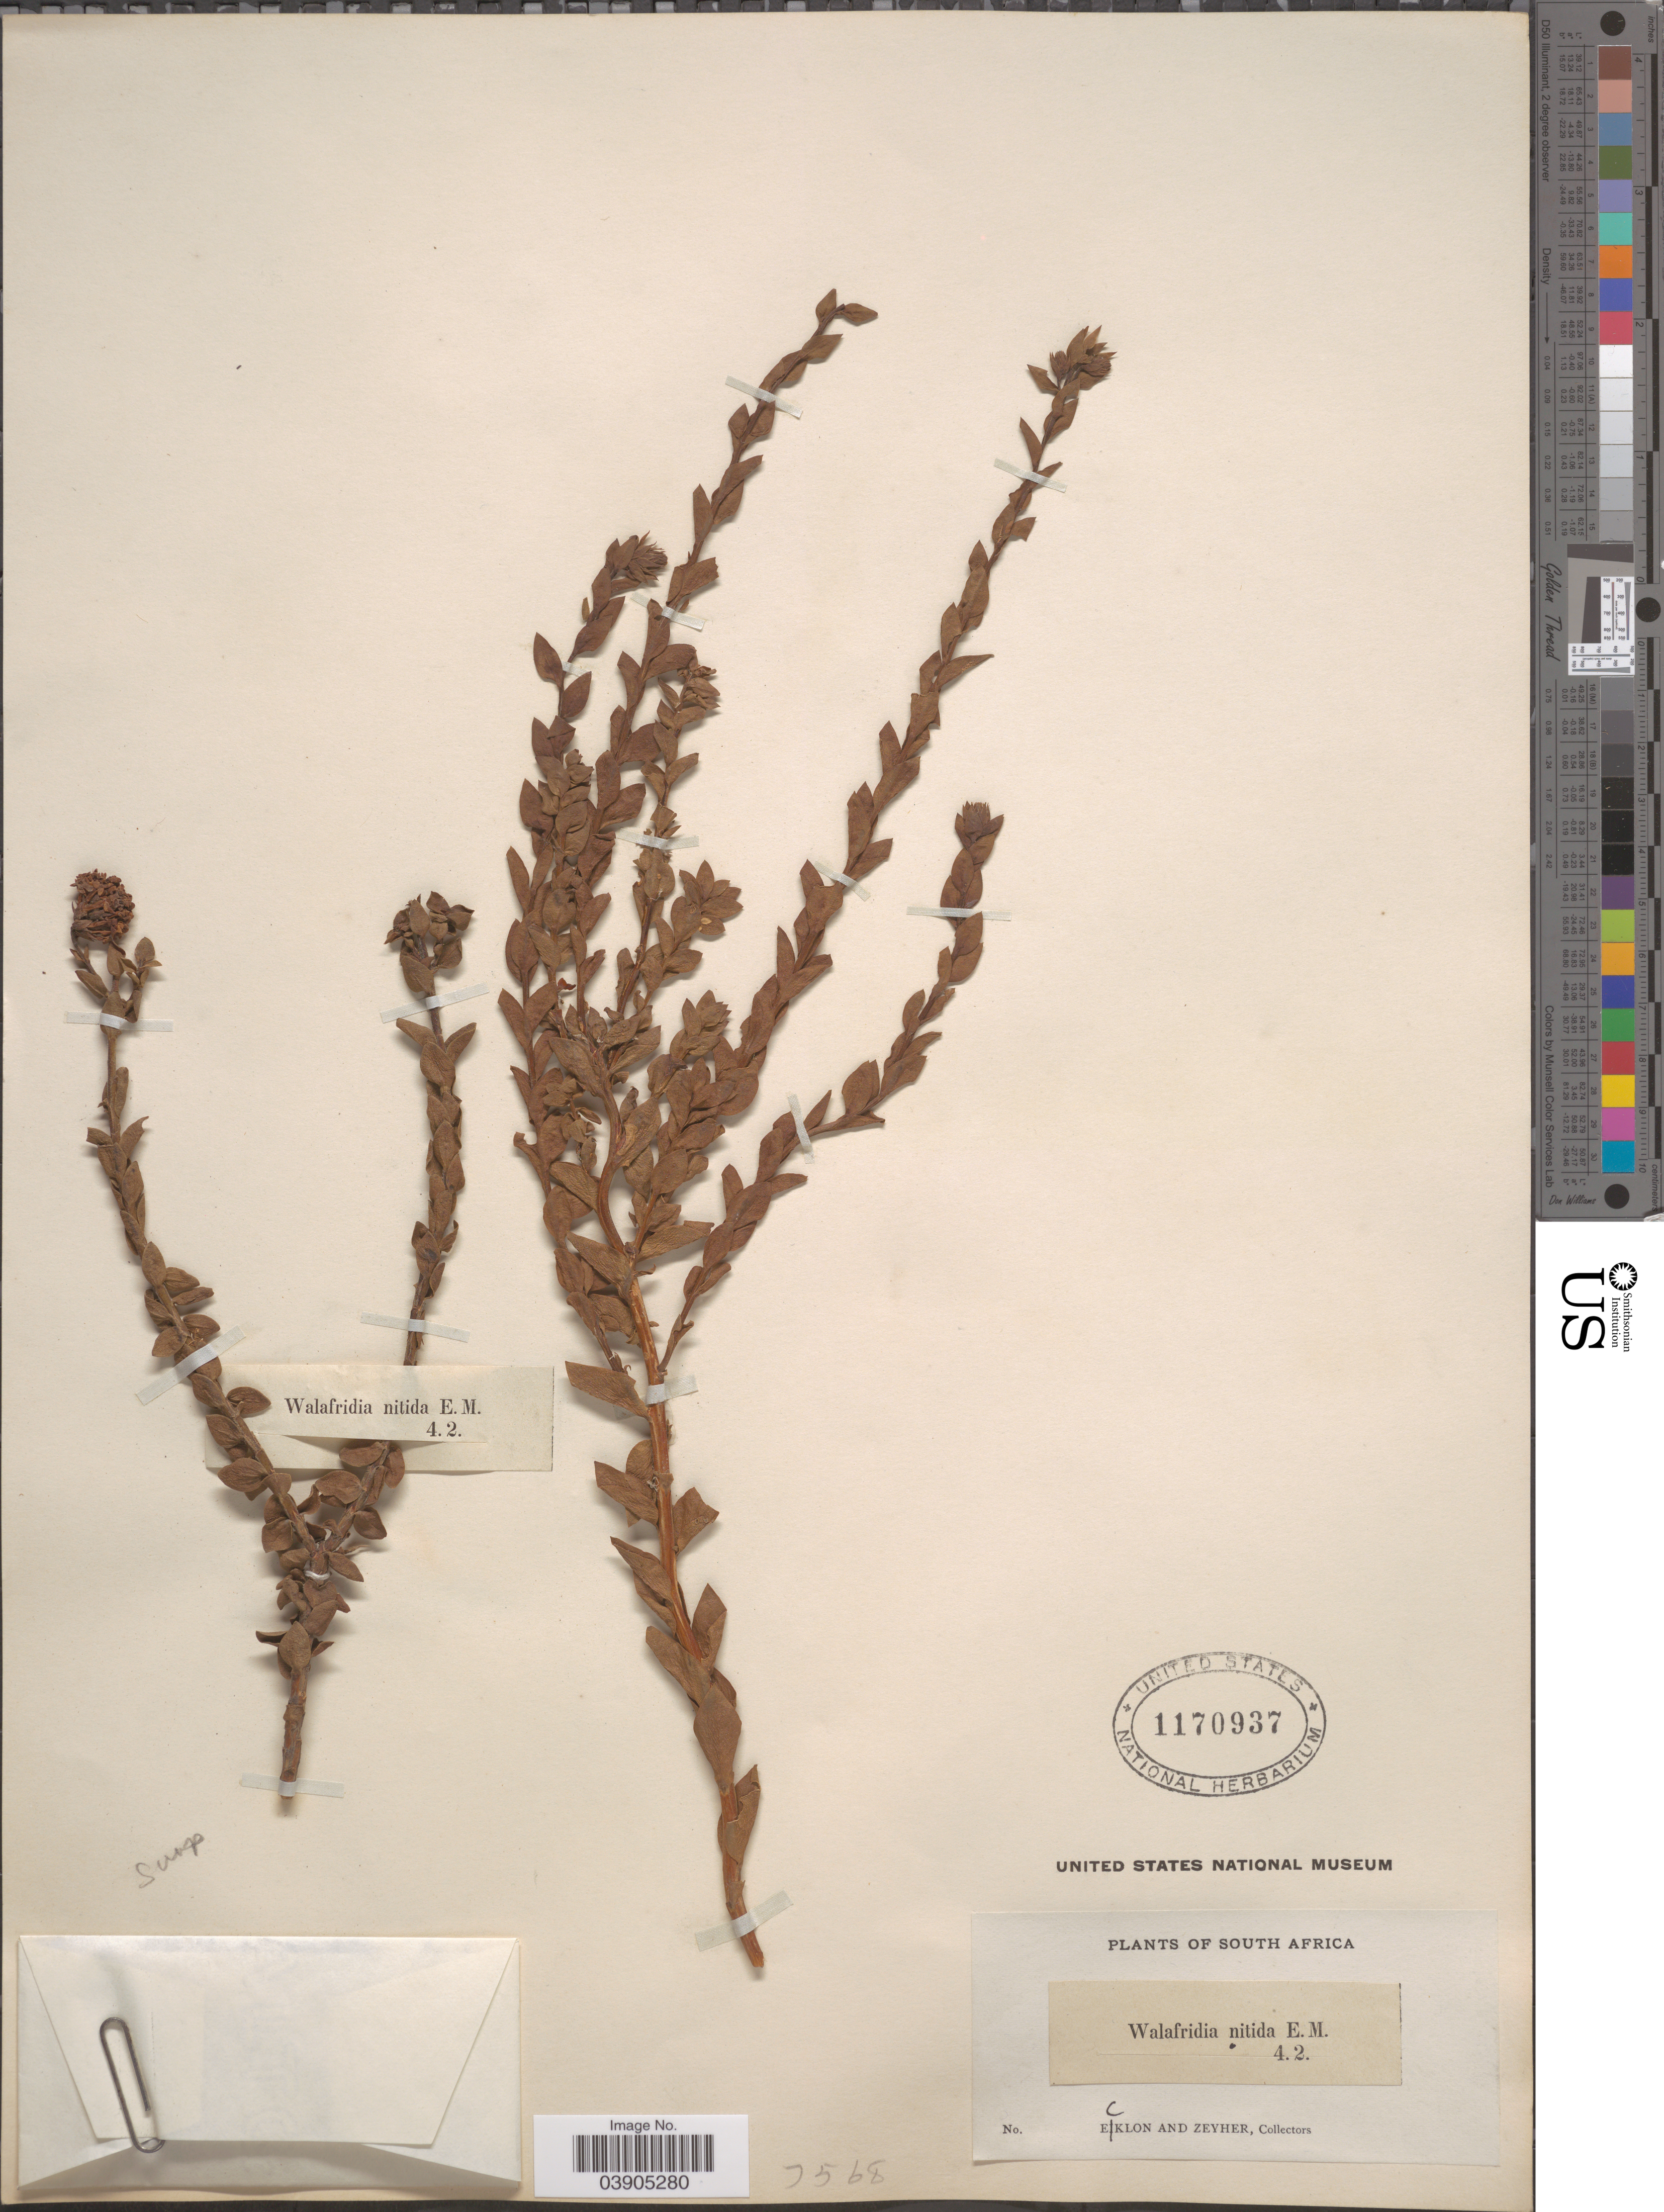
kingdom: Plantae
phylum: Tracheophyta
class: Magnoliopsida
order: Lamiales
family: Scrophulariaceae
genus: Selago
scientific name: Selago myrtifolia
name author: Rchb.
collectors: -. Ecklon & -. Zeyher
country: South Africa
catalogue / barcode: US 1170937